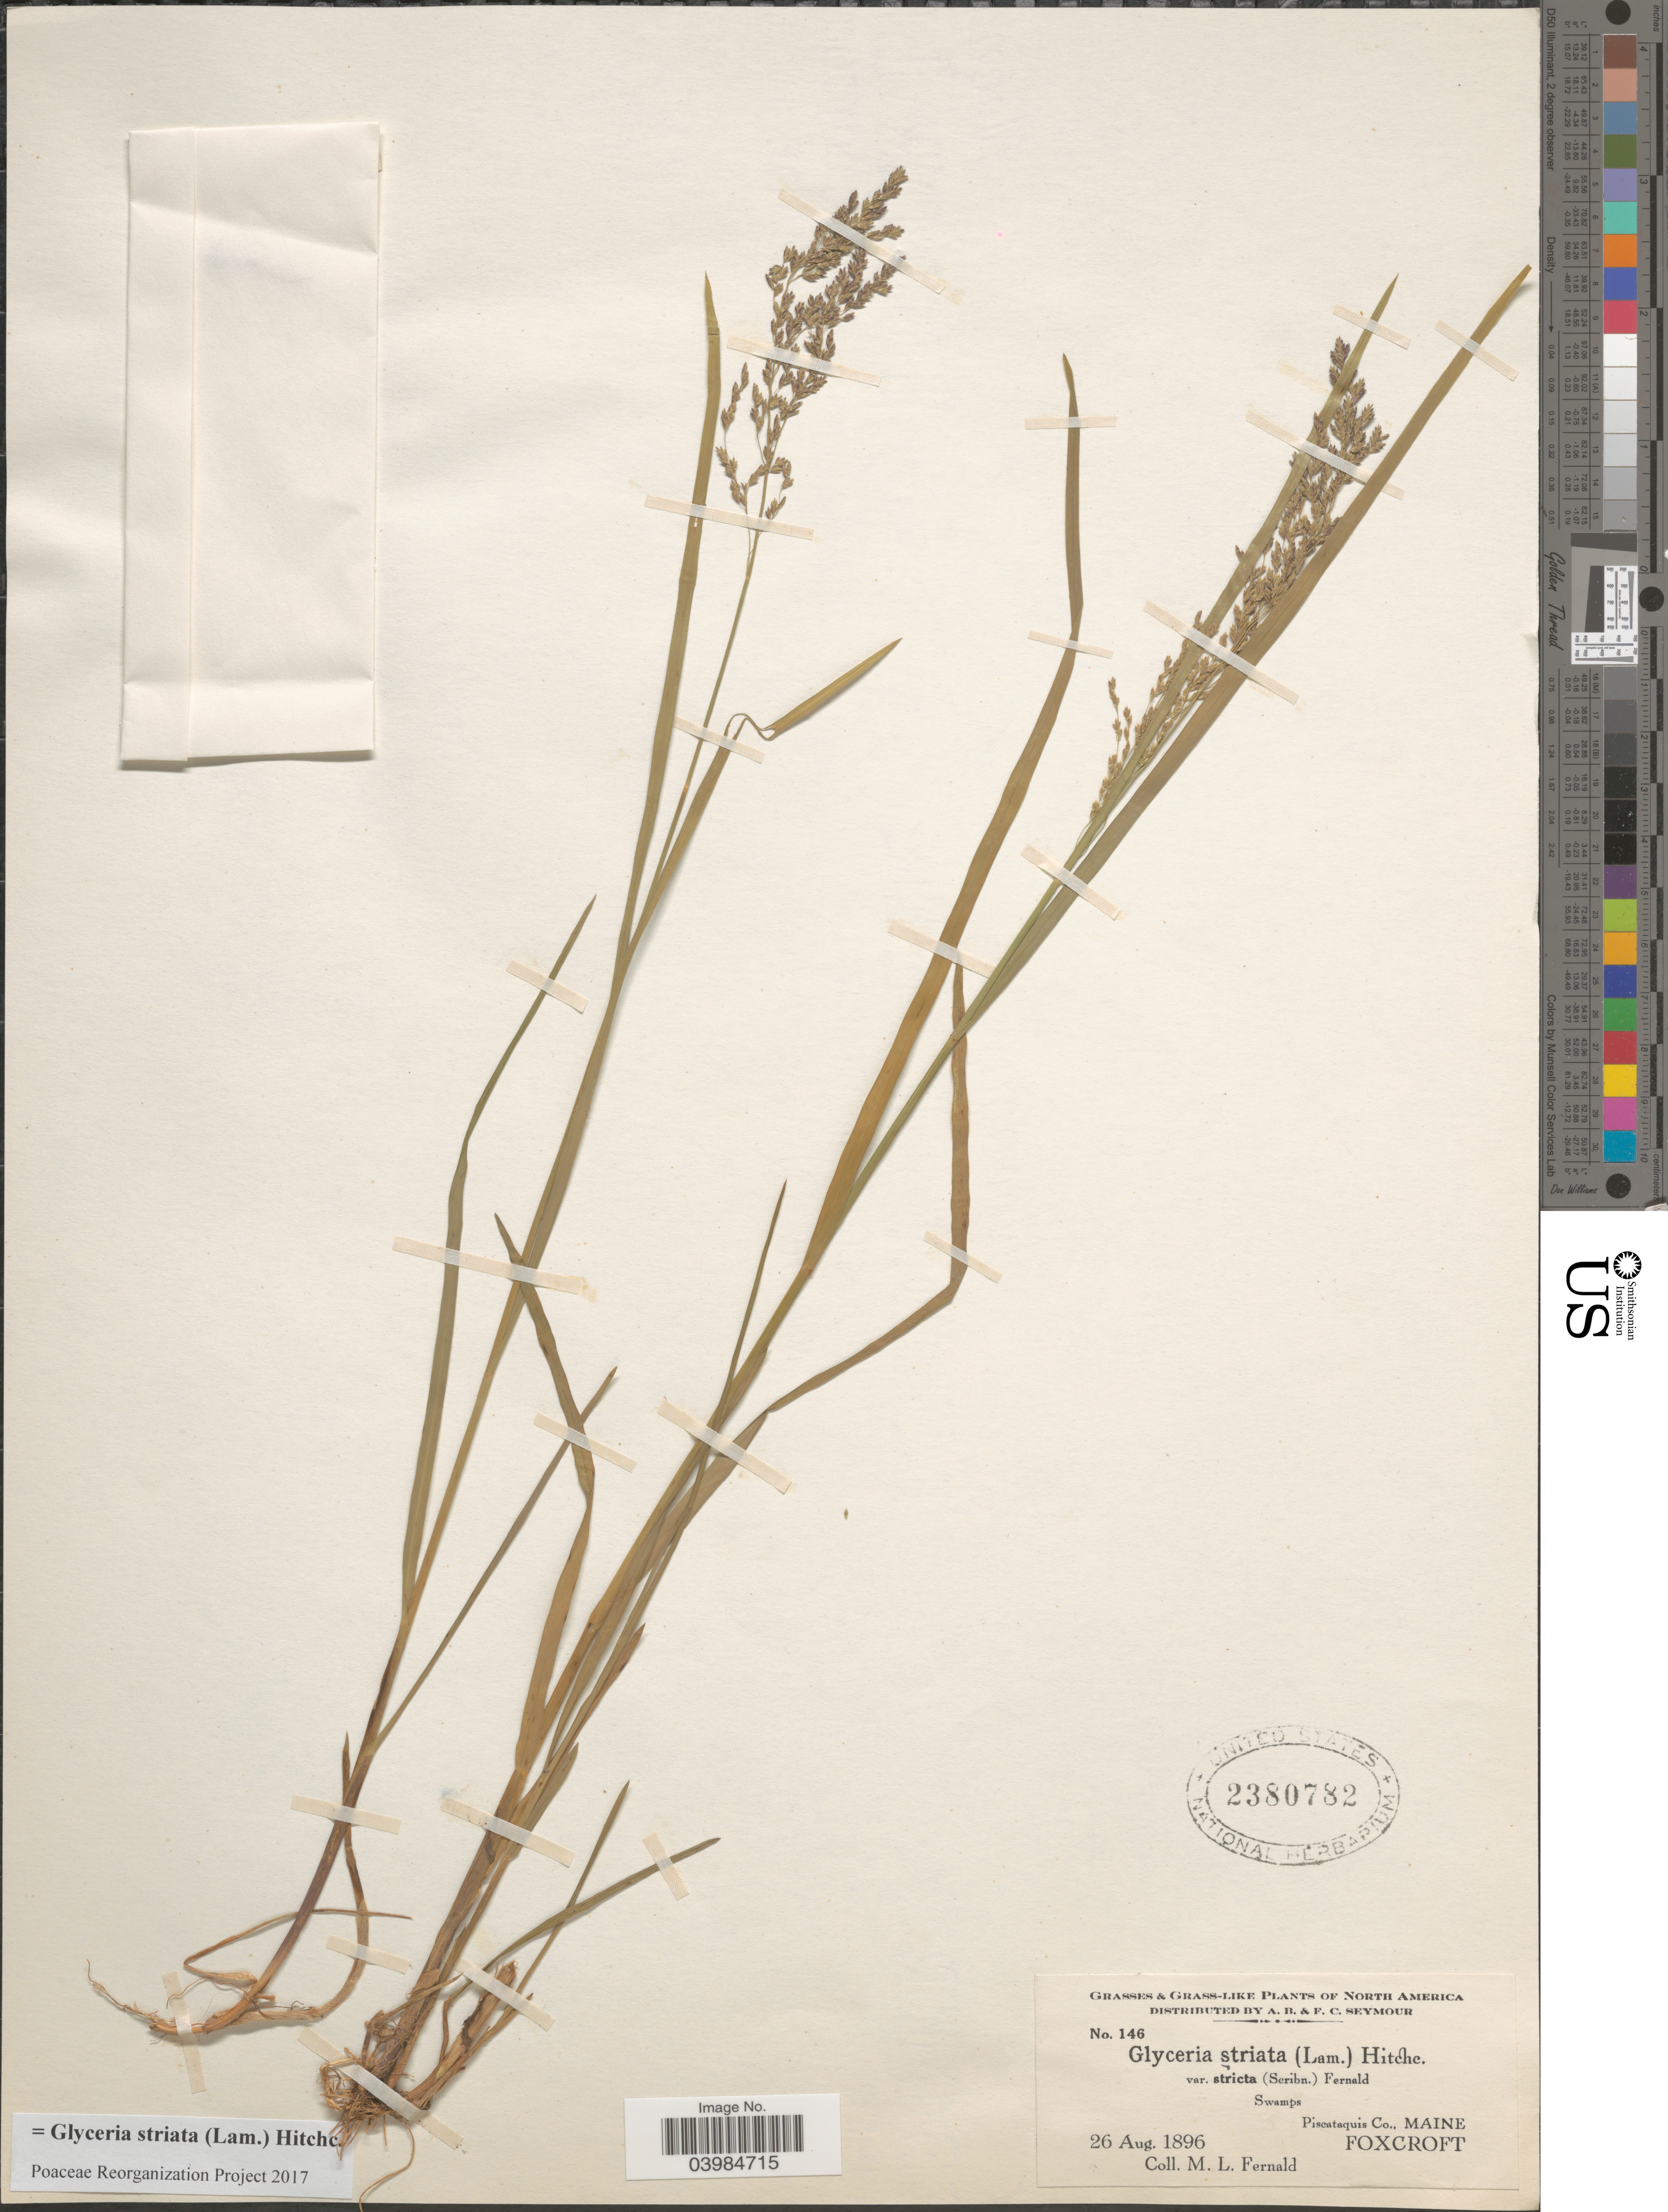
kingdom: Plantae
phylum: Tracheophyta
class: Liliopsida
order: Poales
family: Poaceae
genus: Glyceria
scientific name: Glyceria striata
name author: (Lam.) Hitchc.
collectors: M. L. Fernald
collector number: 146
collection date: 1896-08-26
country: United States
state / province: Maine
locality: Piscataquis Co. Foxcroft.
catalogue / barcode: US 2380782